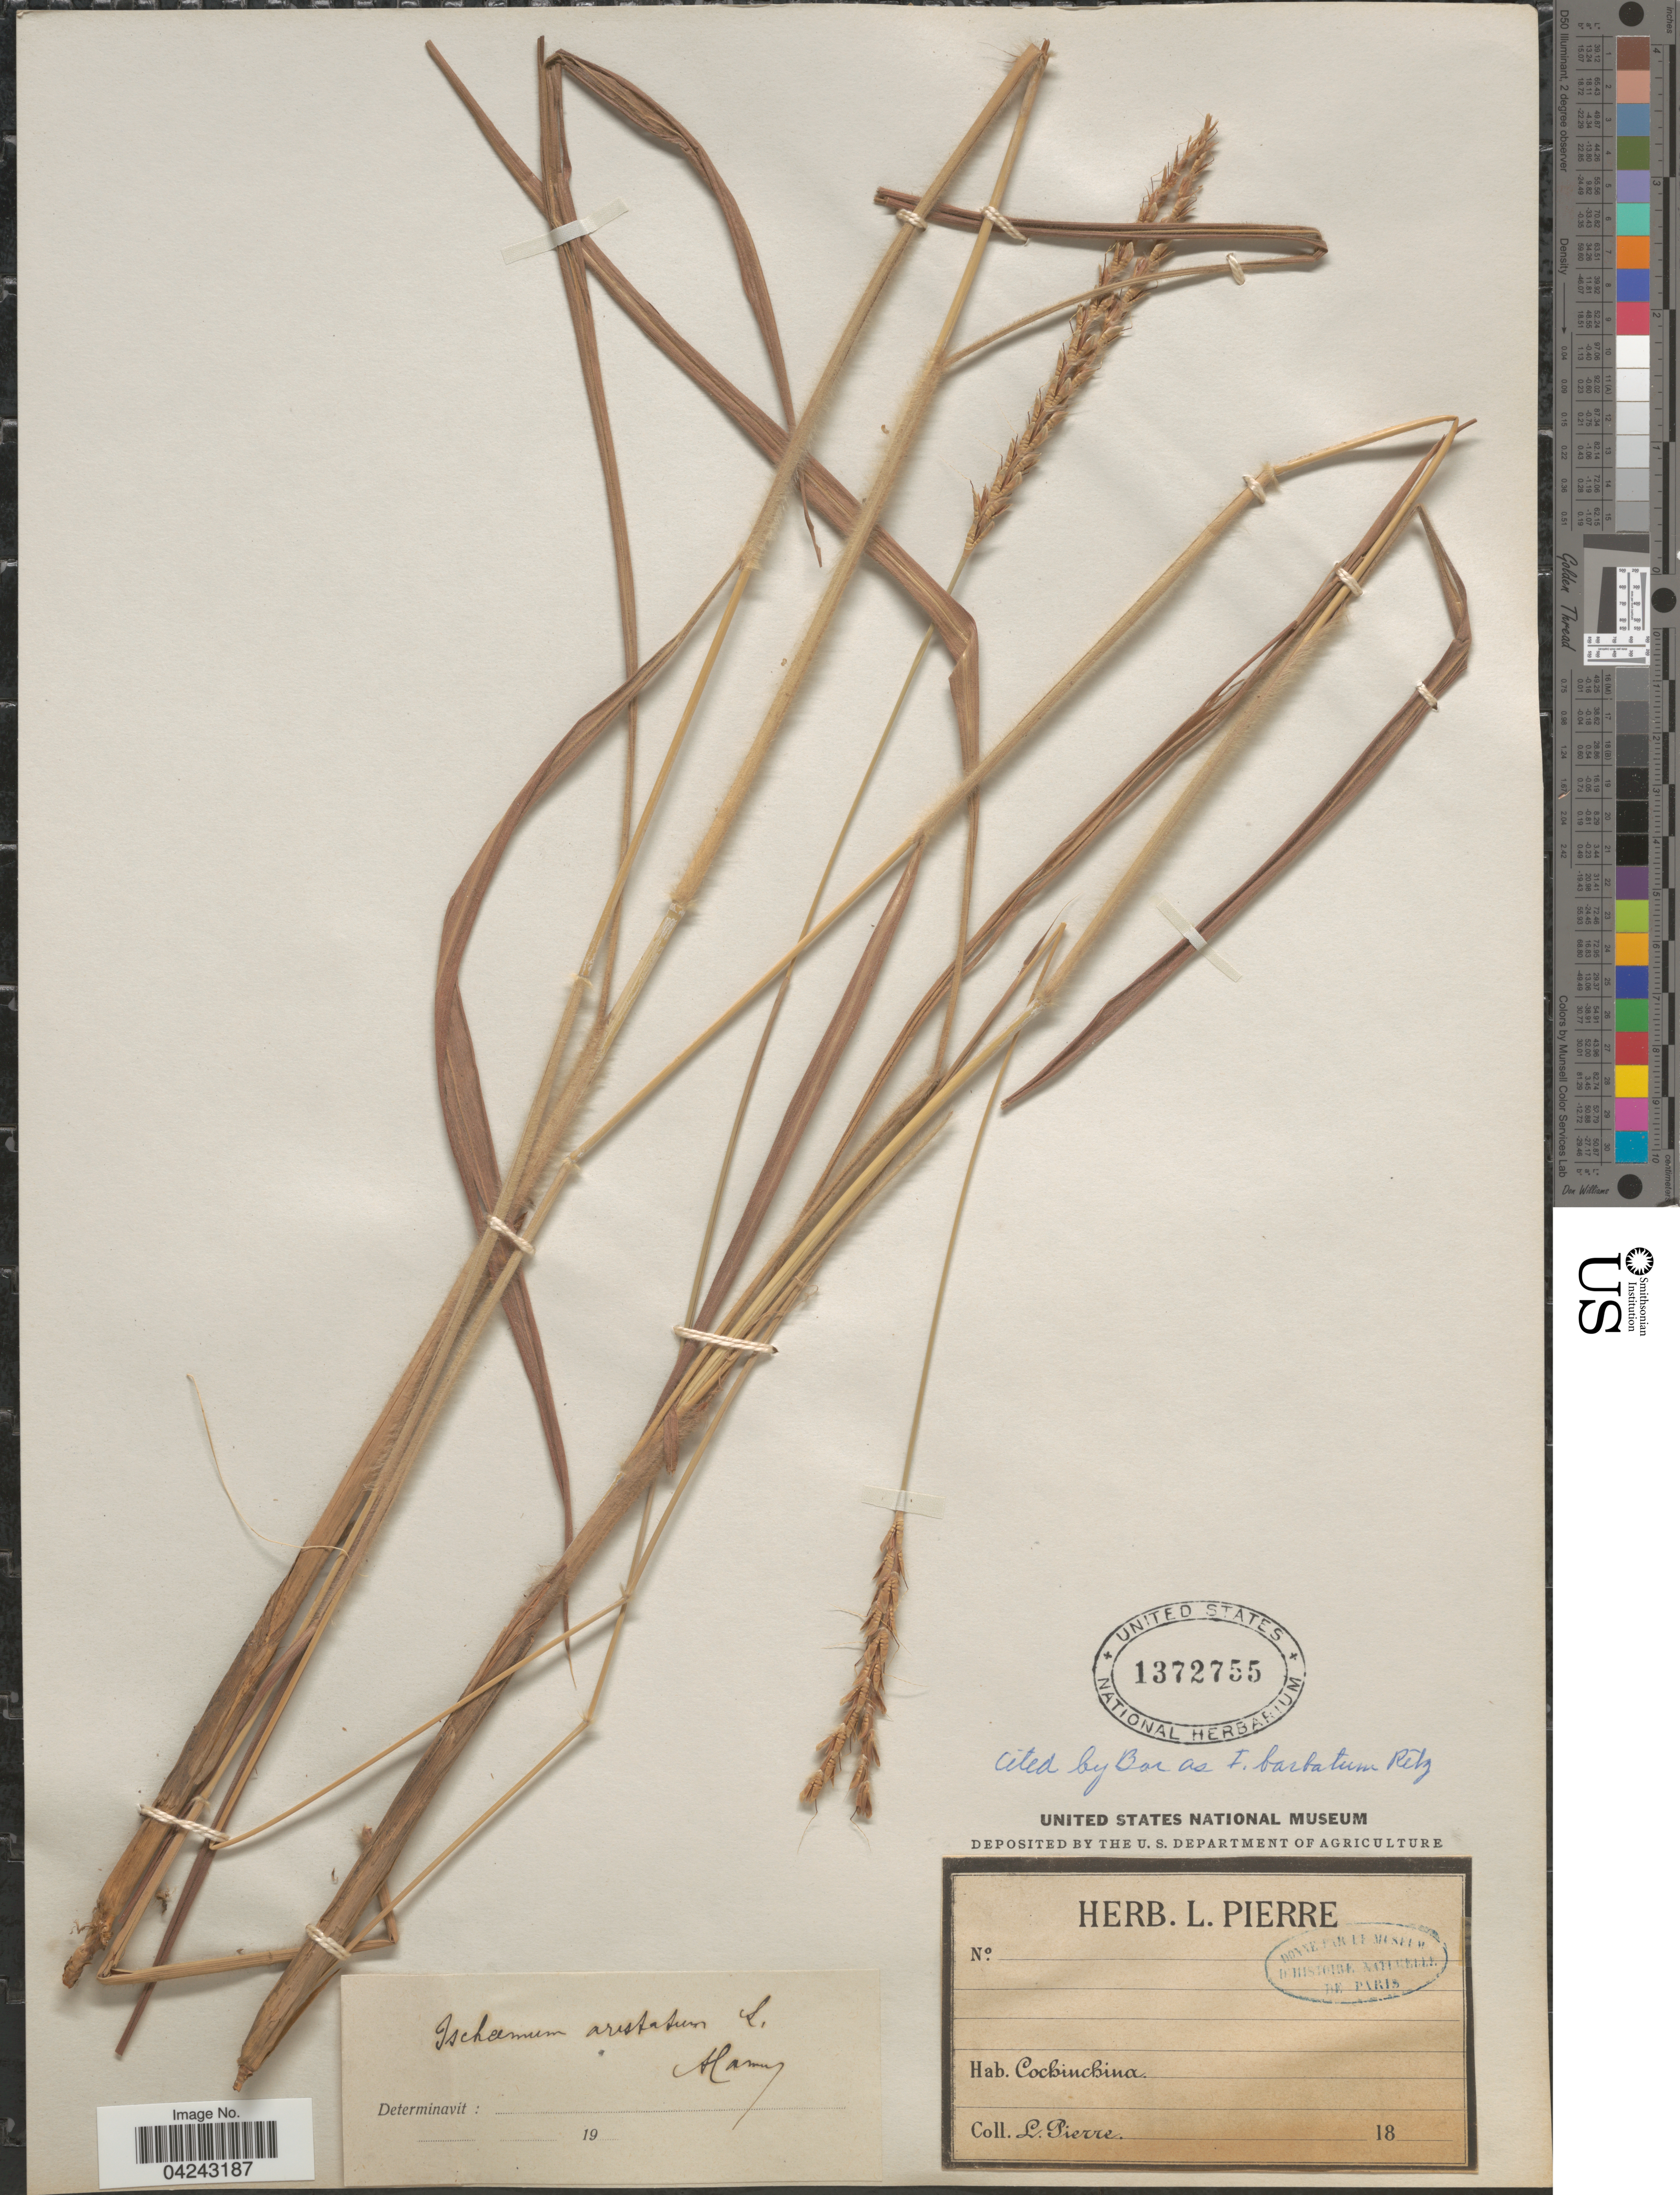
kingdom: Plantae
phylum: Tracheophyta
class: Liliopsida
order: Poales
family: Poaceae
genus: Ischaemum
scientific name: Ischaemum barbatum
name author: Blume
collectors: L. Pierre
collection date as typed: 18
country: Vietnam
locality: Cochinchina.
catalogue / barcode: US 1372755